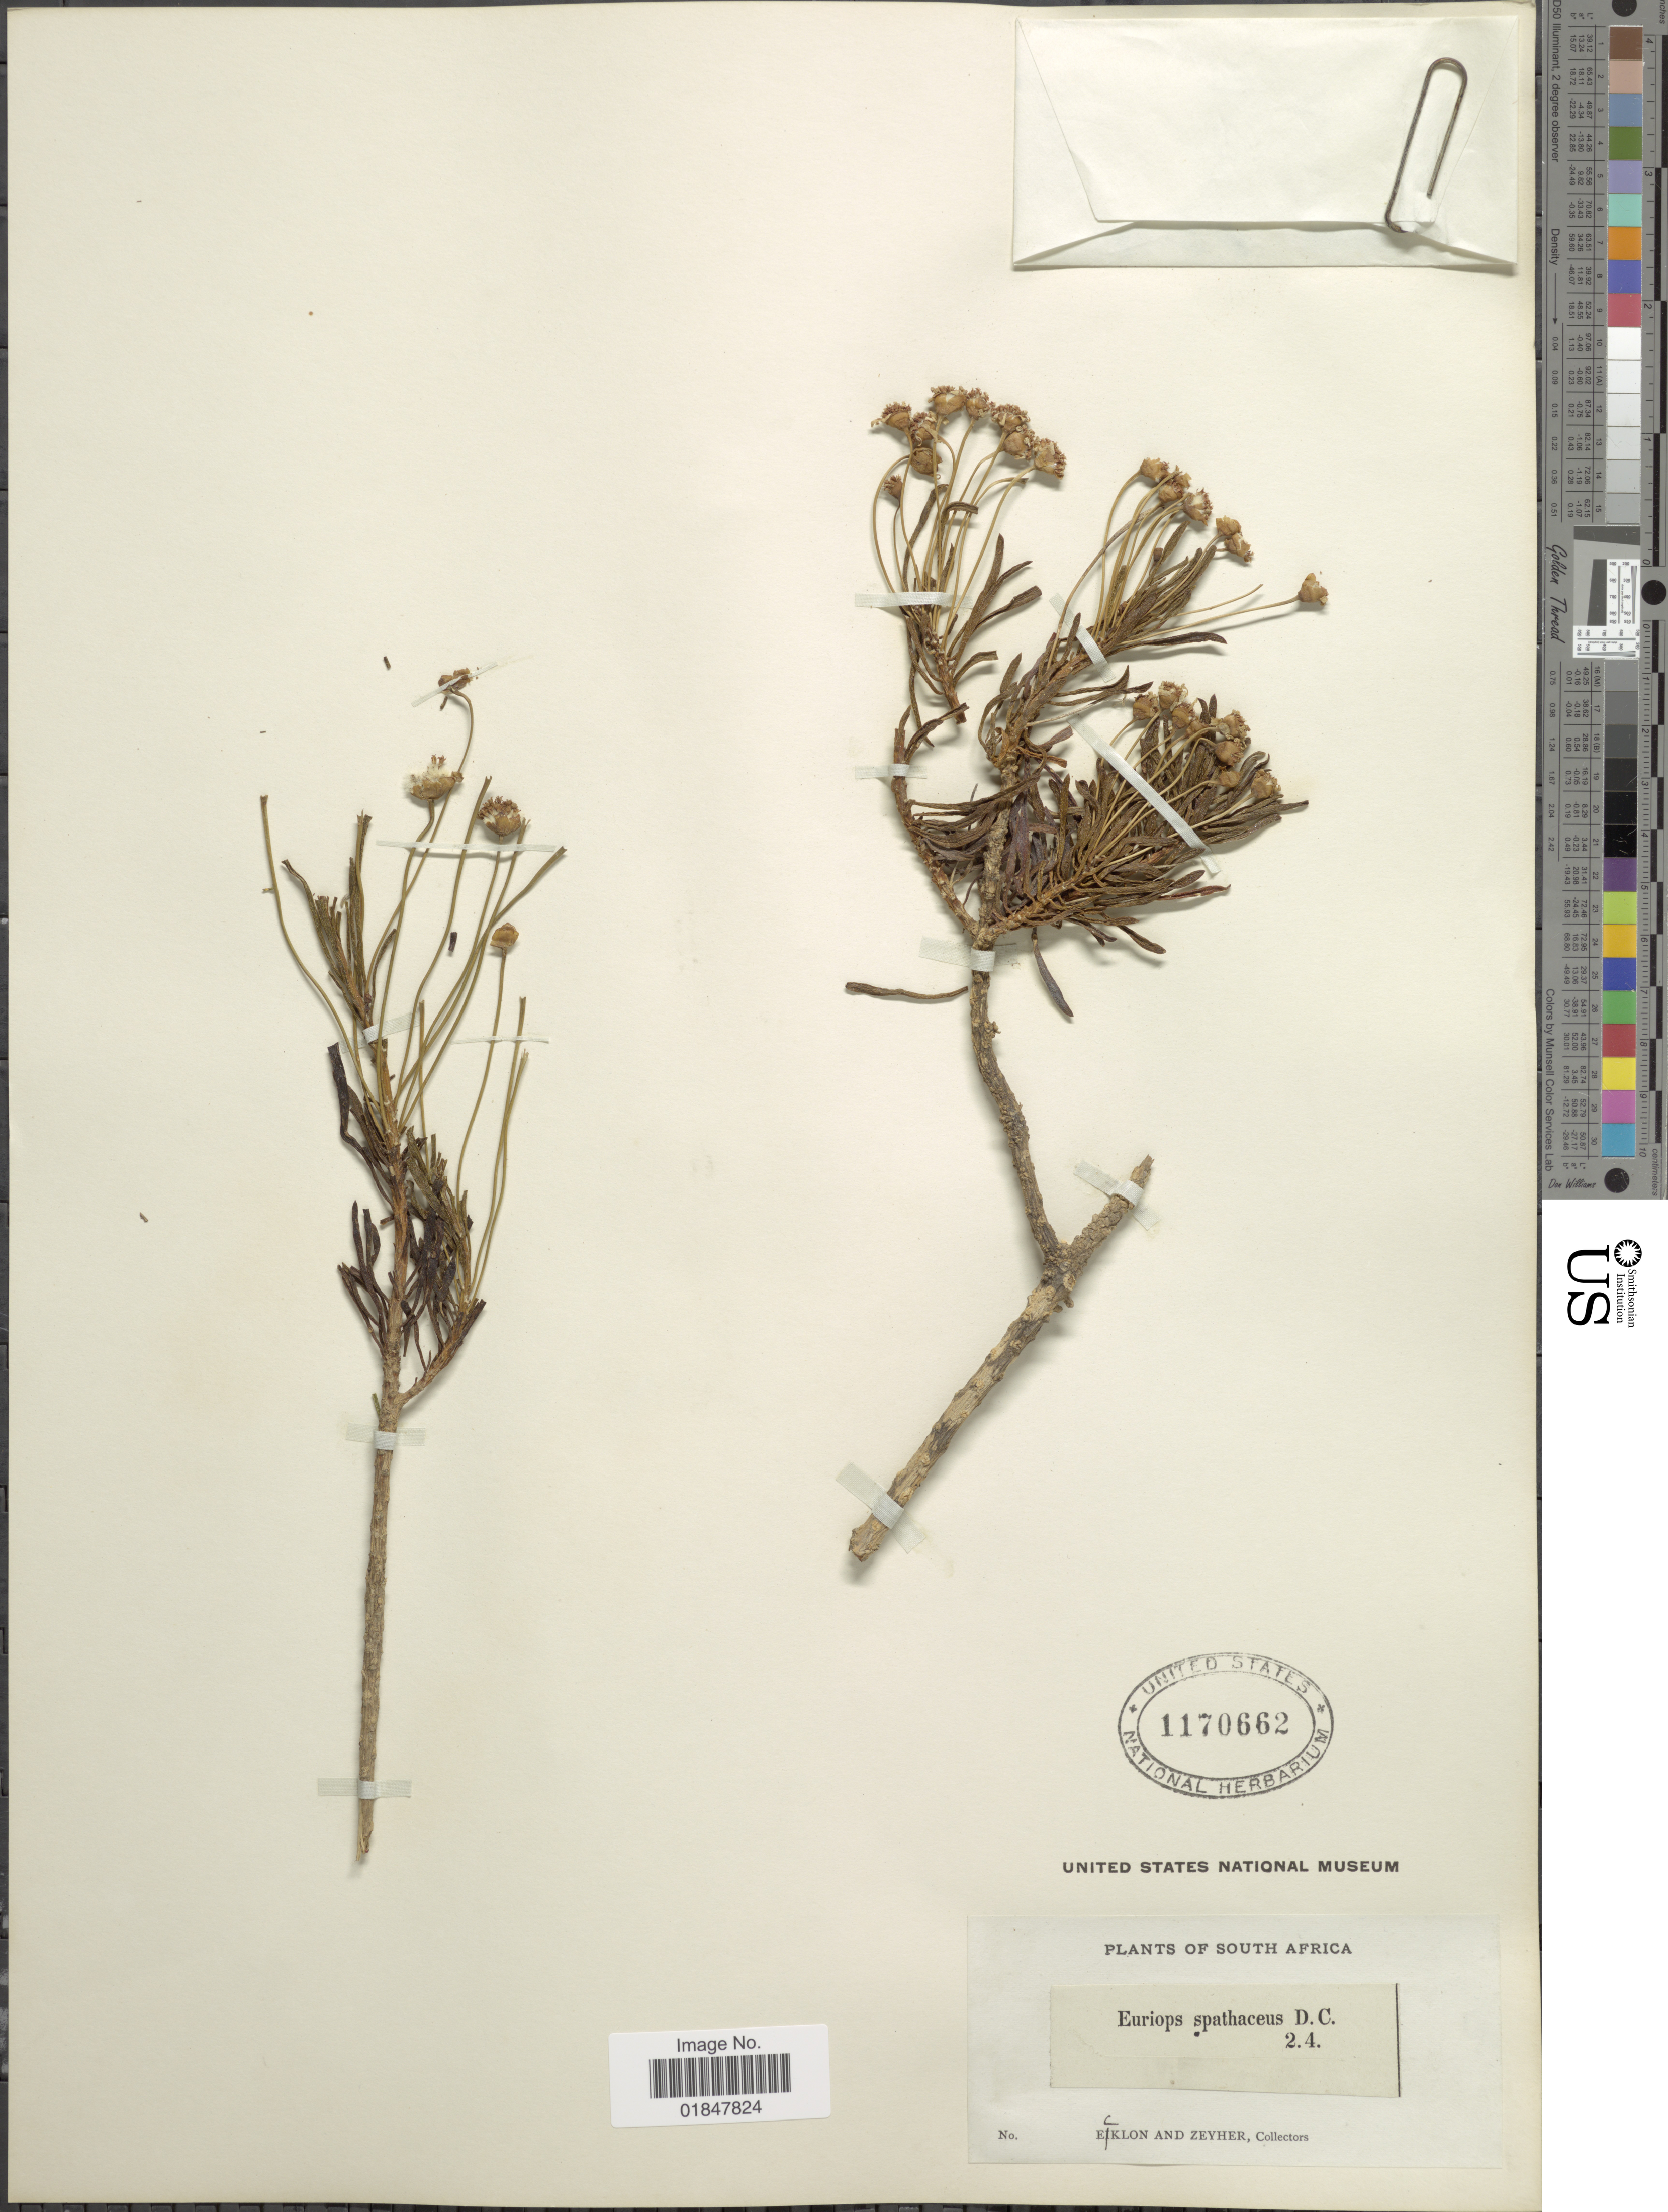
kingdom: Plantae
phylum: Tracheophyta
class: Magnoliopsida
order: Asterales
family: Asteraceae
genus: Euryops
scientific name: Euryops spathaceus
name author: DC.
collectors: -. Ecklon & -. Zeyher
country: South Africa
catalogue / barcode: US 1170662